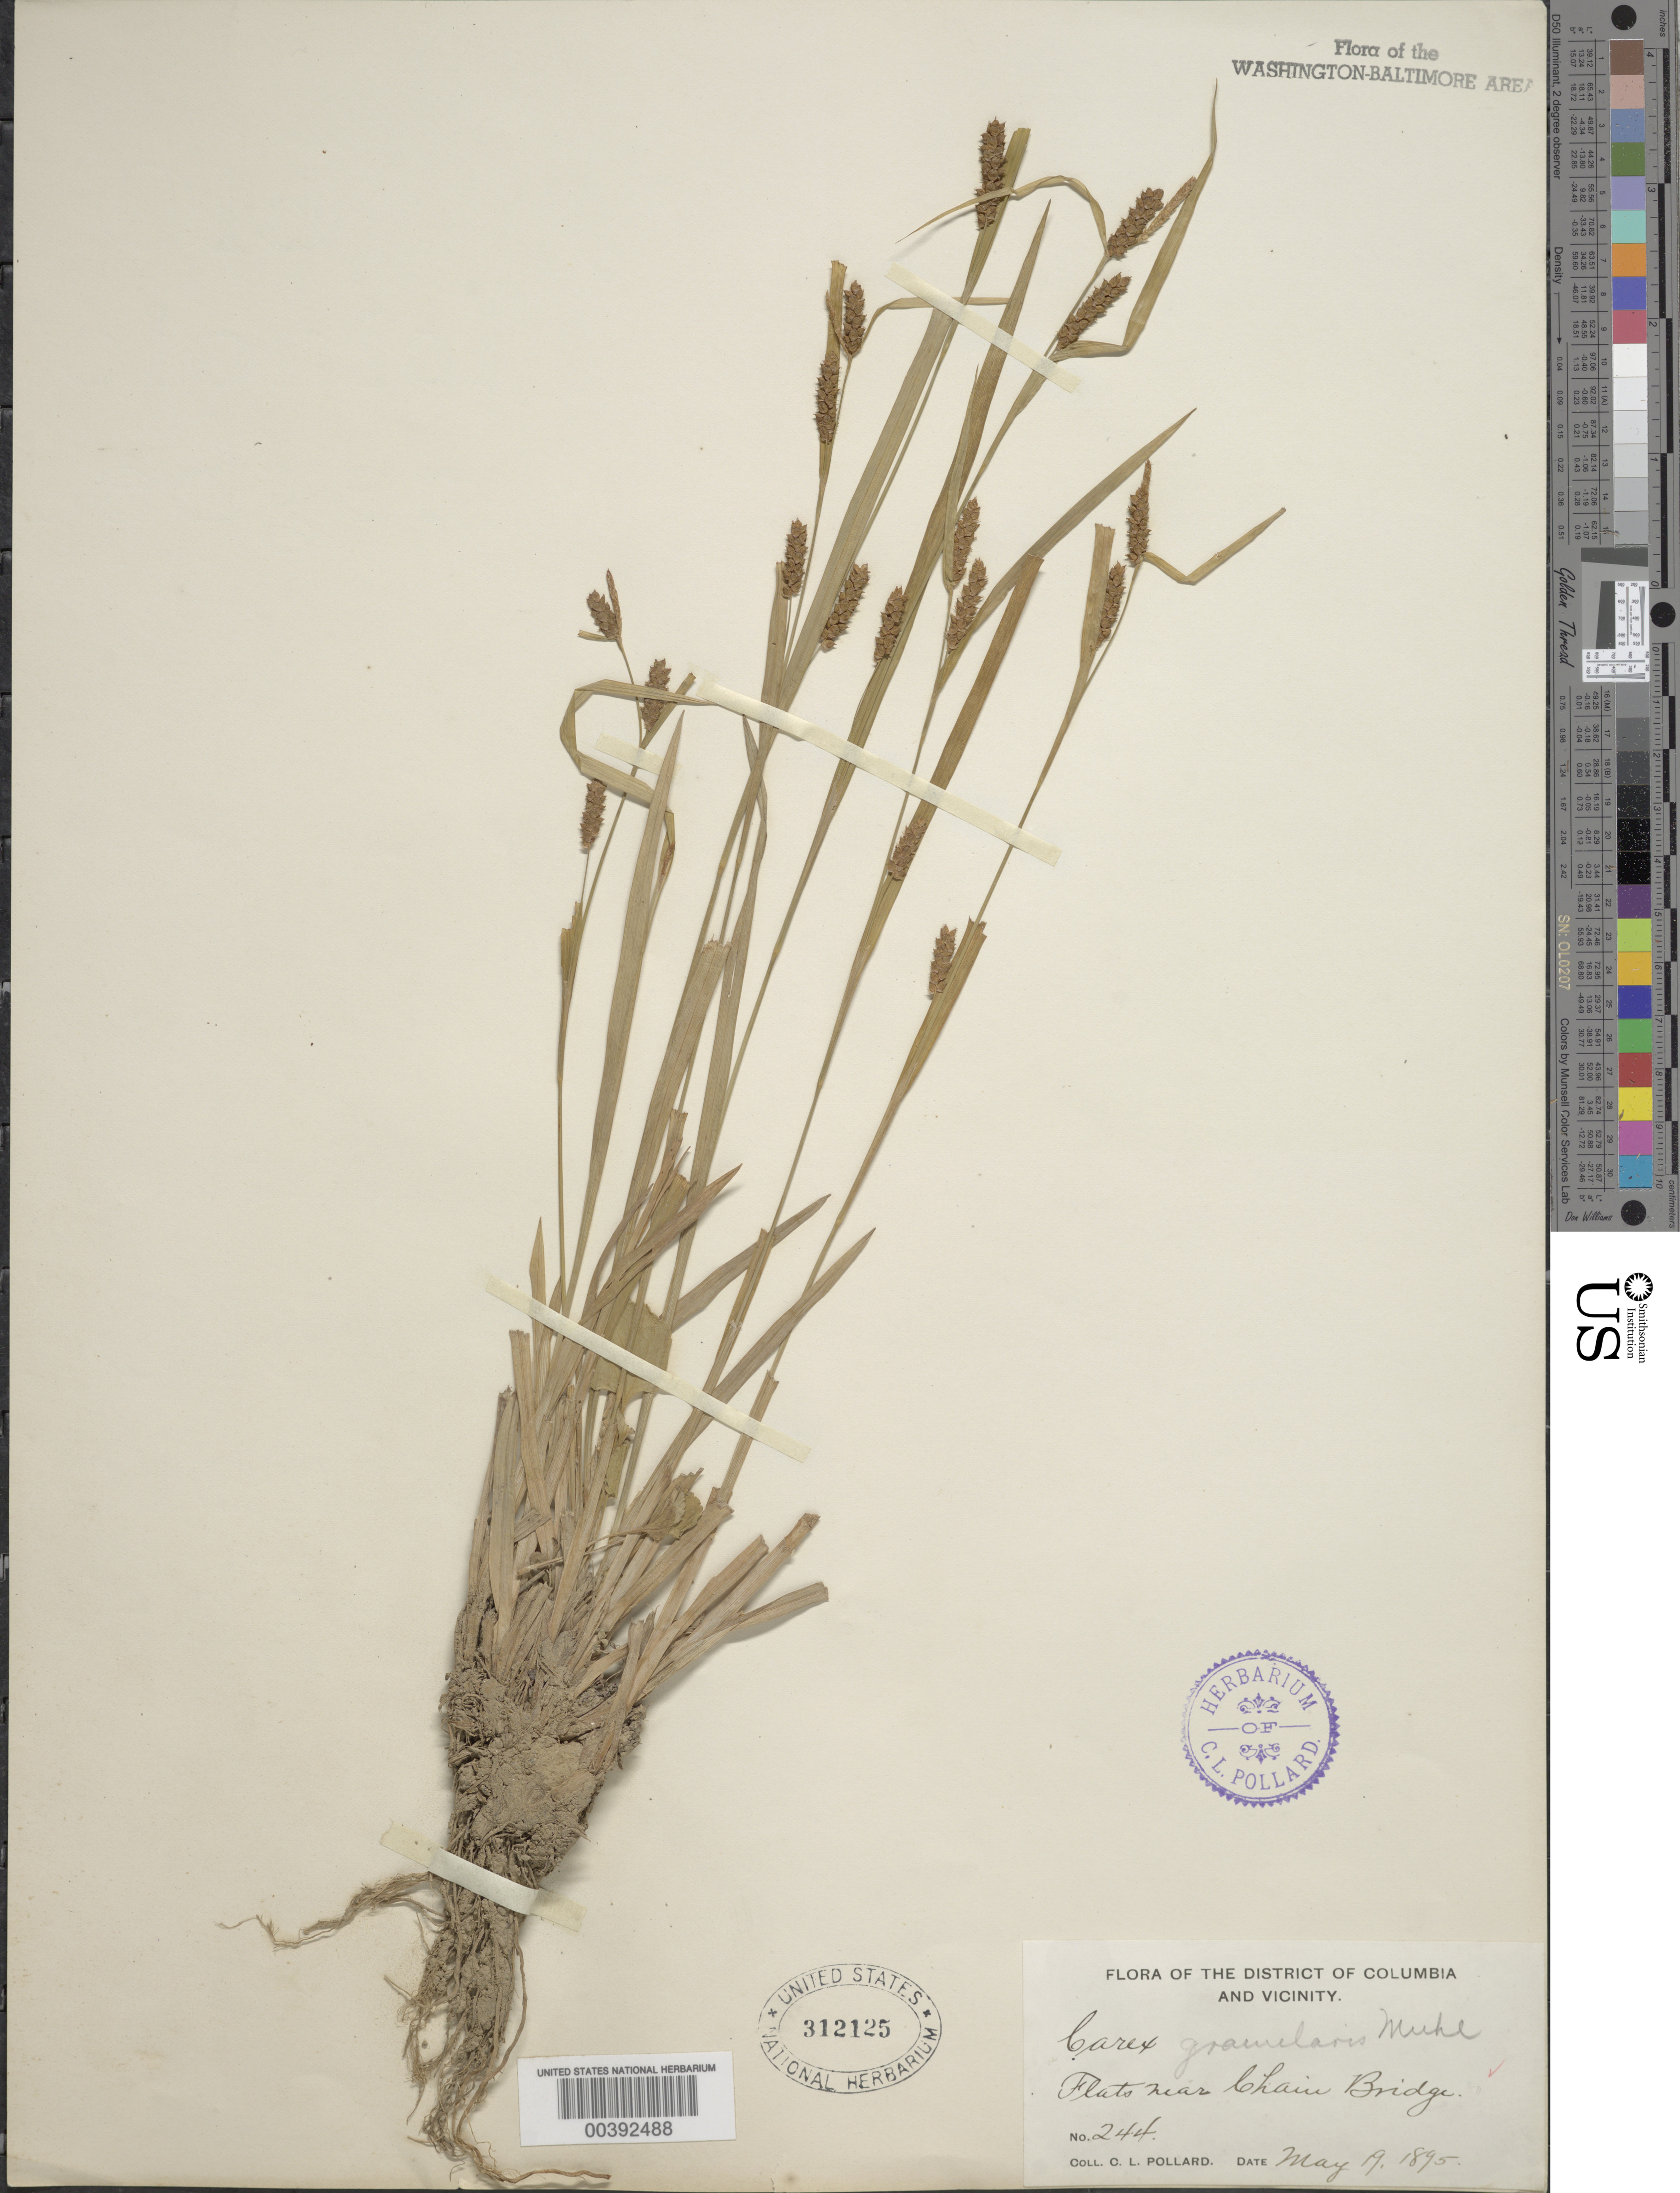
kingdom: Plantae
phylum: Tracheophyta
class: Liliopsida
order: Poales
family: Cyperaceae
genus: Carex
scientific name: Carex granularis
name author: Muhl. ex Willd.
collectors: C. L. Pollard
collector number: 244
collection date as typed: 19 May 1895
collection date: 1895-05-19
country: United States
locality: Chain Bridge flats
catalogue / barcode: US 312125